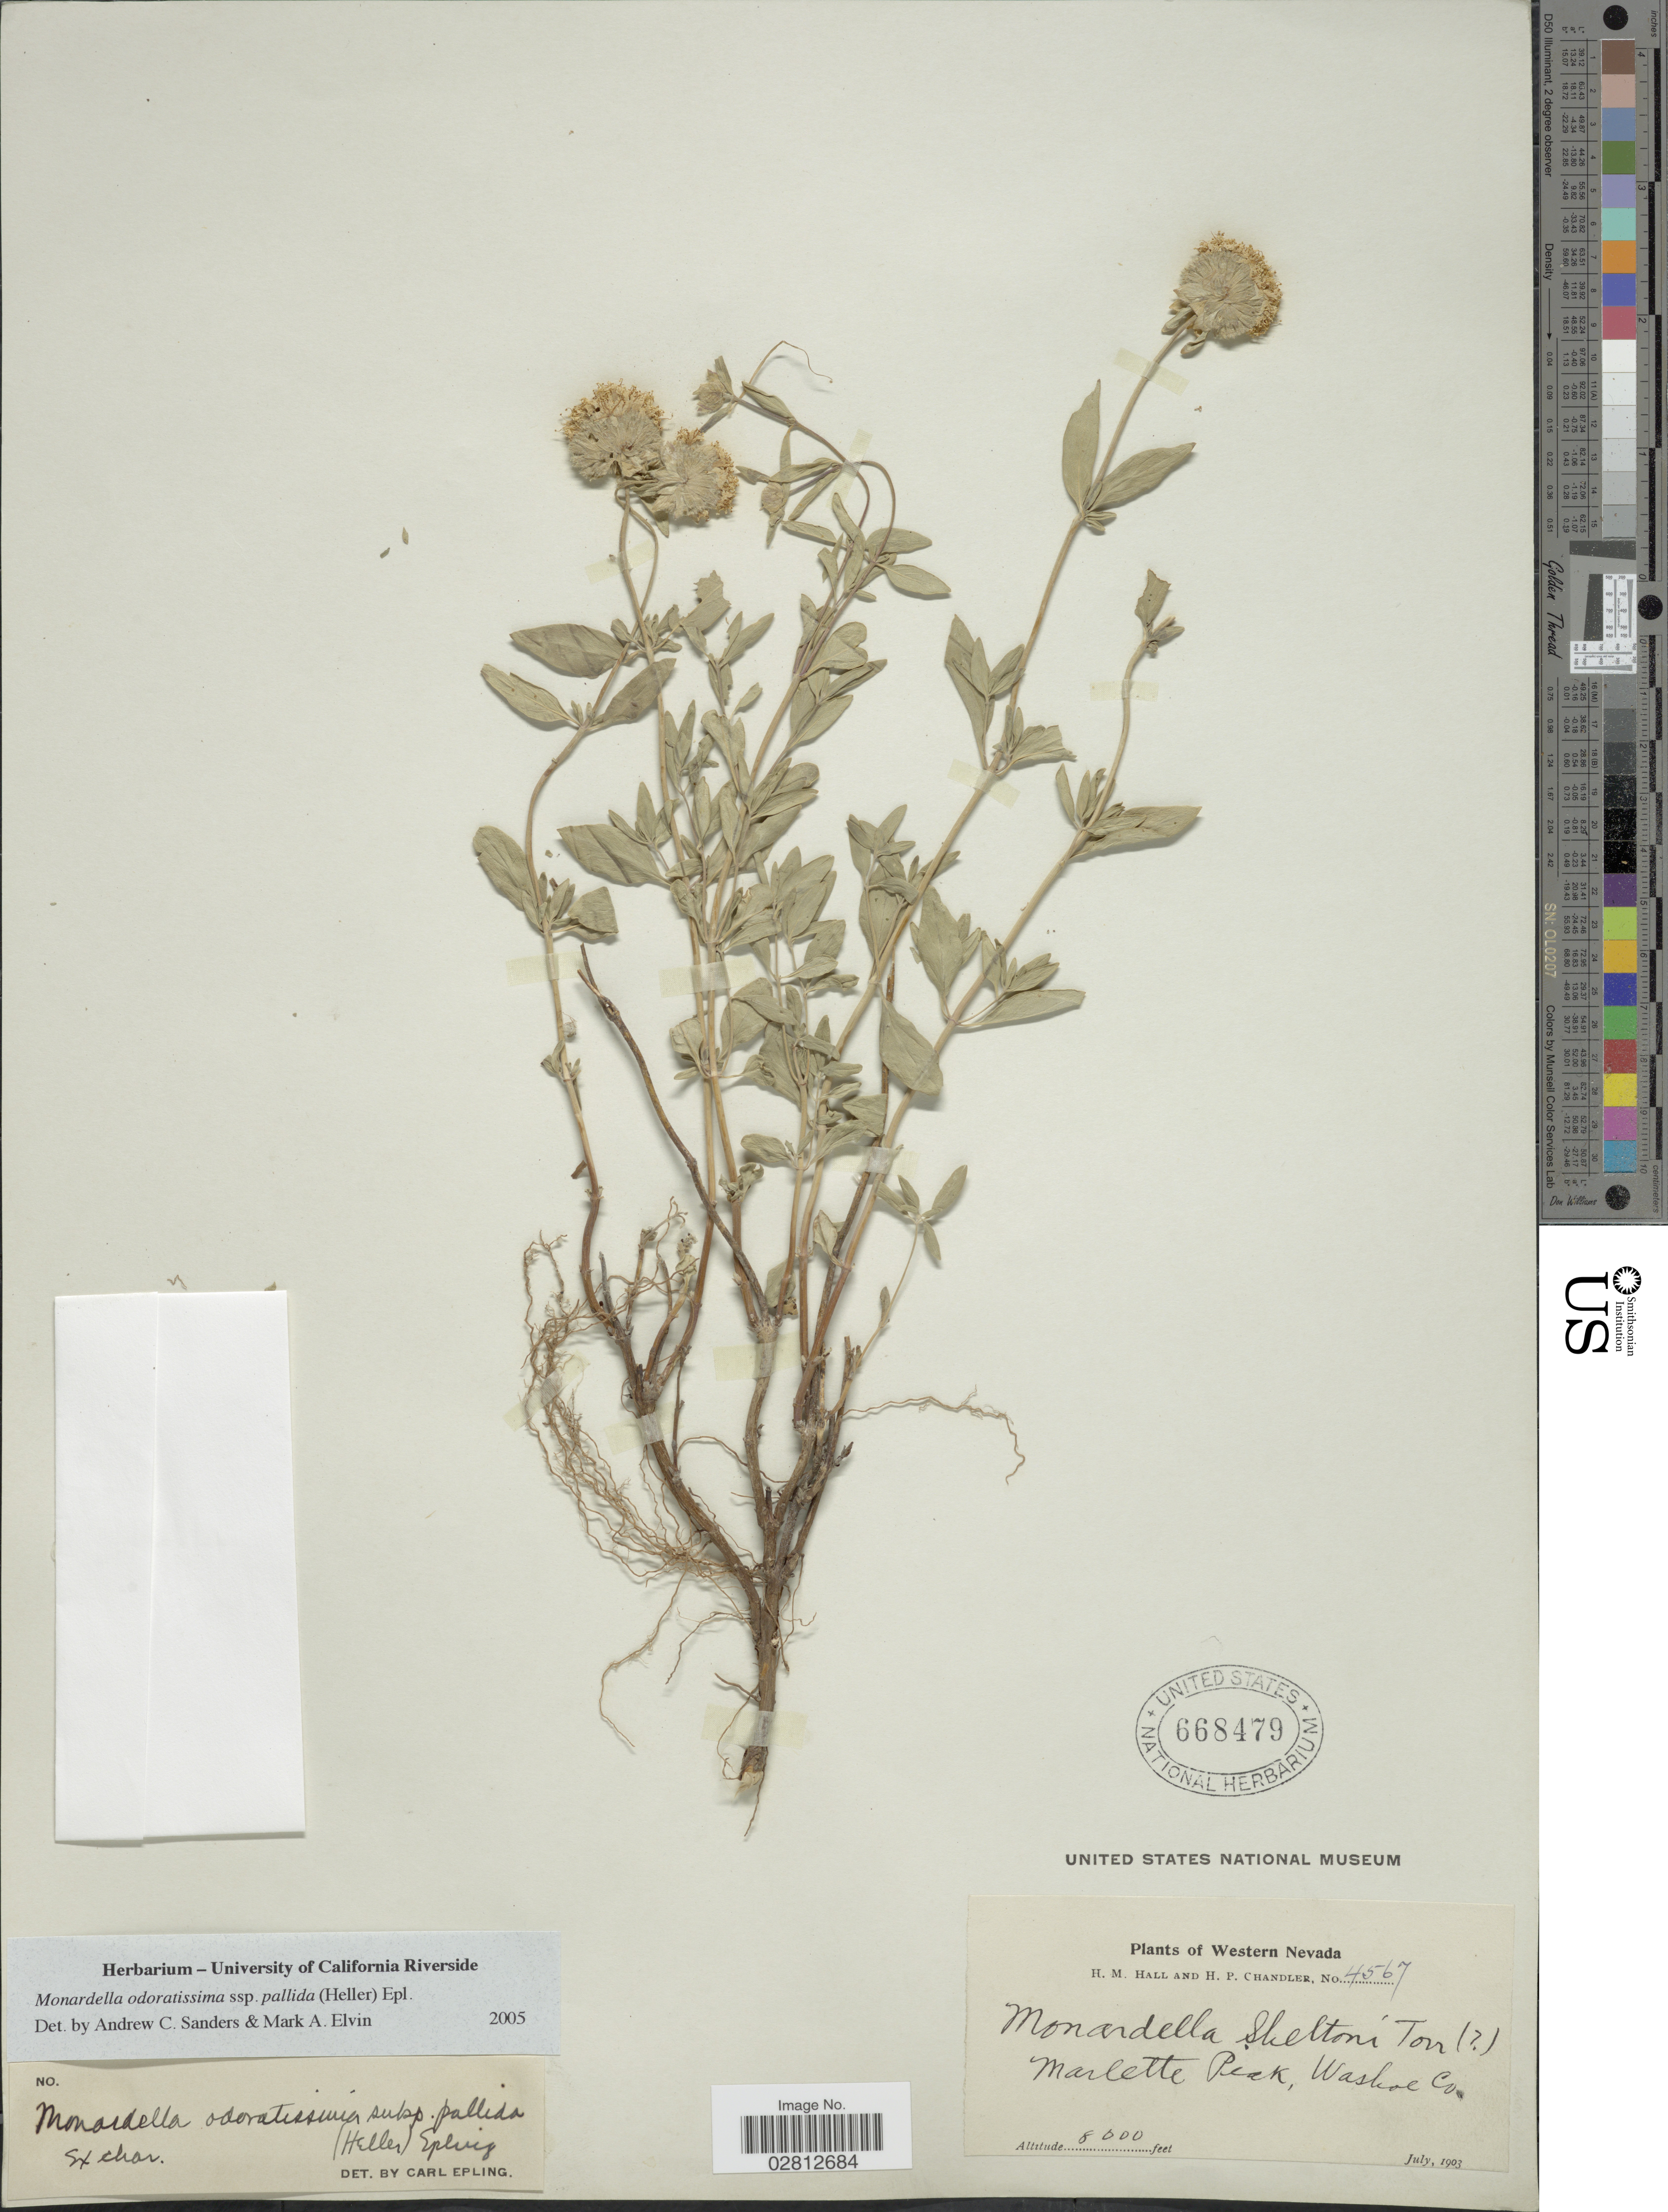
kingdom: Plantae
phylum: Tracheophyta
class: Magnoliopsida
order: Lamiales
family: Lamiaceae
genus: Monardella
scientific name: Monardella odoratissima subsp. pallida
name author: (A. Heller) Epling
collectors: H. M. Hall & H. Chandler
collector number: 4567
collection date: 1903-07-04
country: United States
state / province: Nevada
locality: Western Nevada, Marlette Peak, Washoe Co.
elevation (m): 2438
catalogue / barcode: US 668479